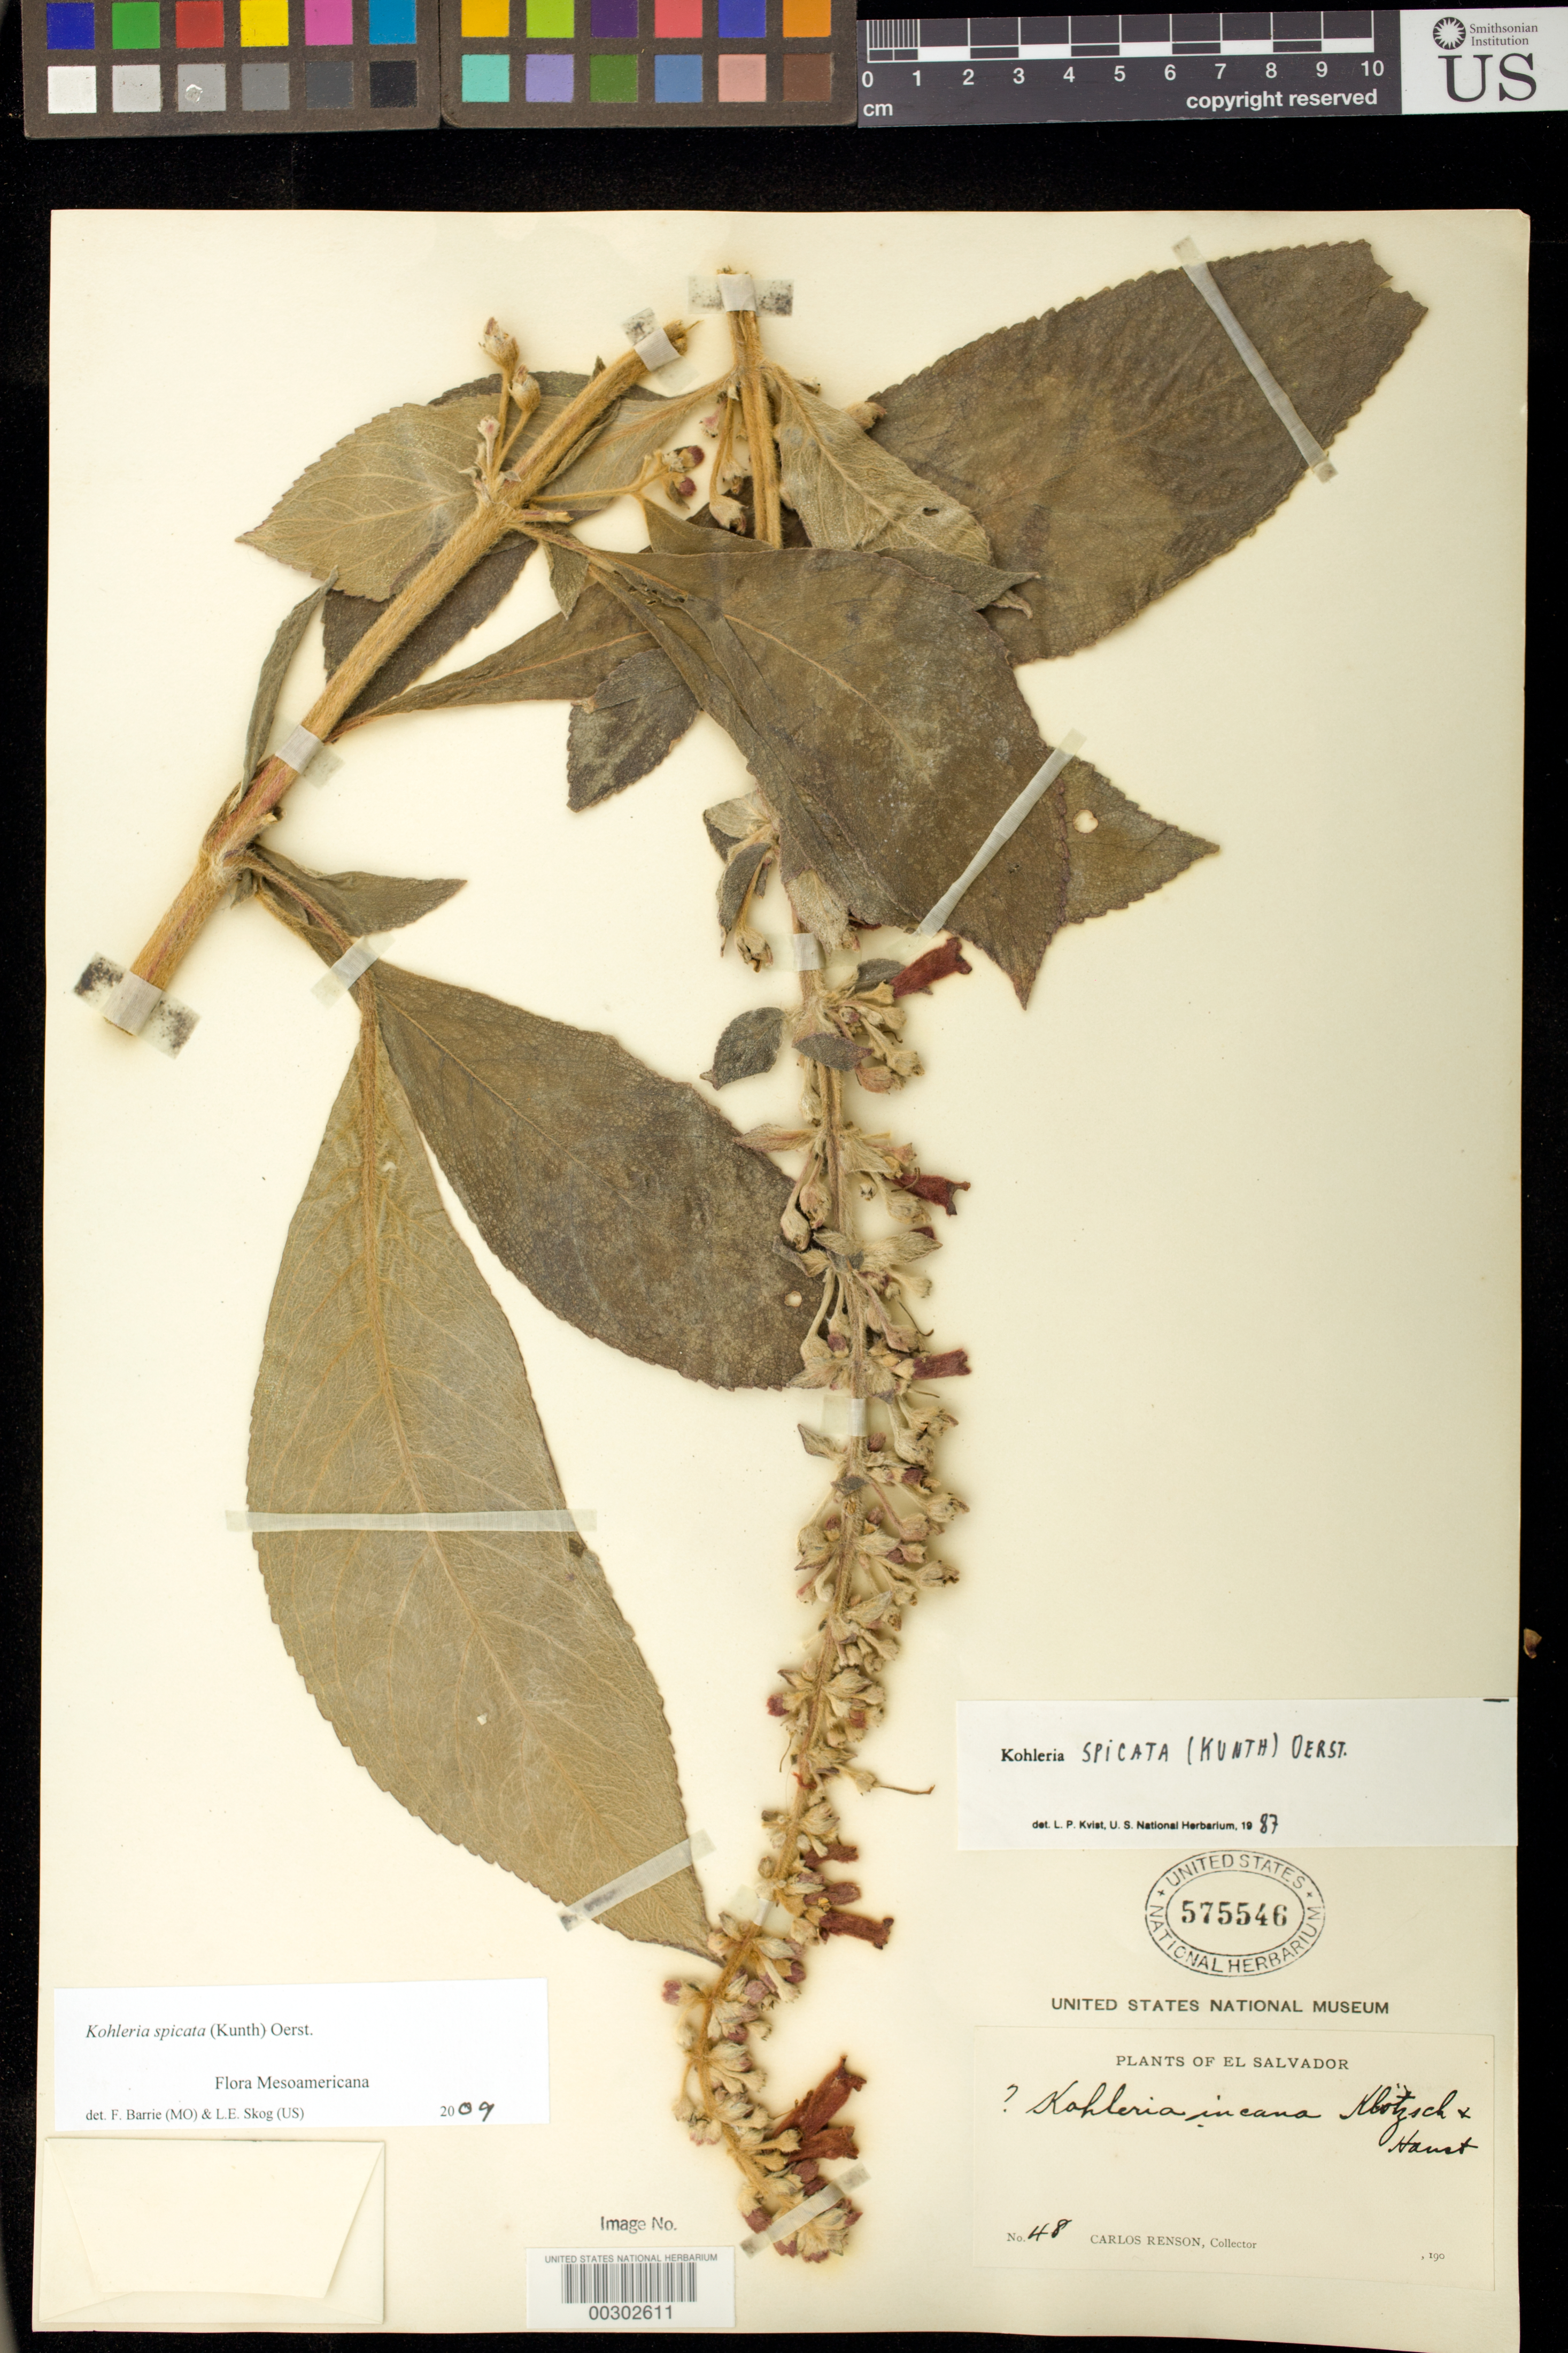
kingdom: Plantae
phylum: Tracheophyta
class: Magnoliopsida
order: Lamiales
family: Gesneriaceae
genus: Kohleria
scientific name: Kohleria spicata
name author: (Kunth) Oerst.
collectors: C. Renson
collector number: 48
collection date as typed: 190-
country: El Salvador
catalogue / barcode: US 575546